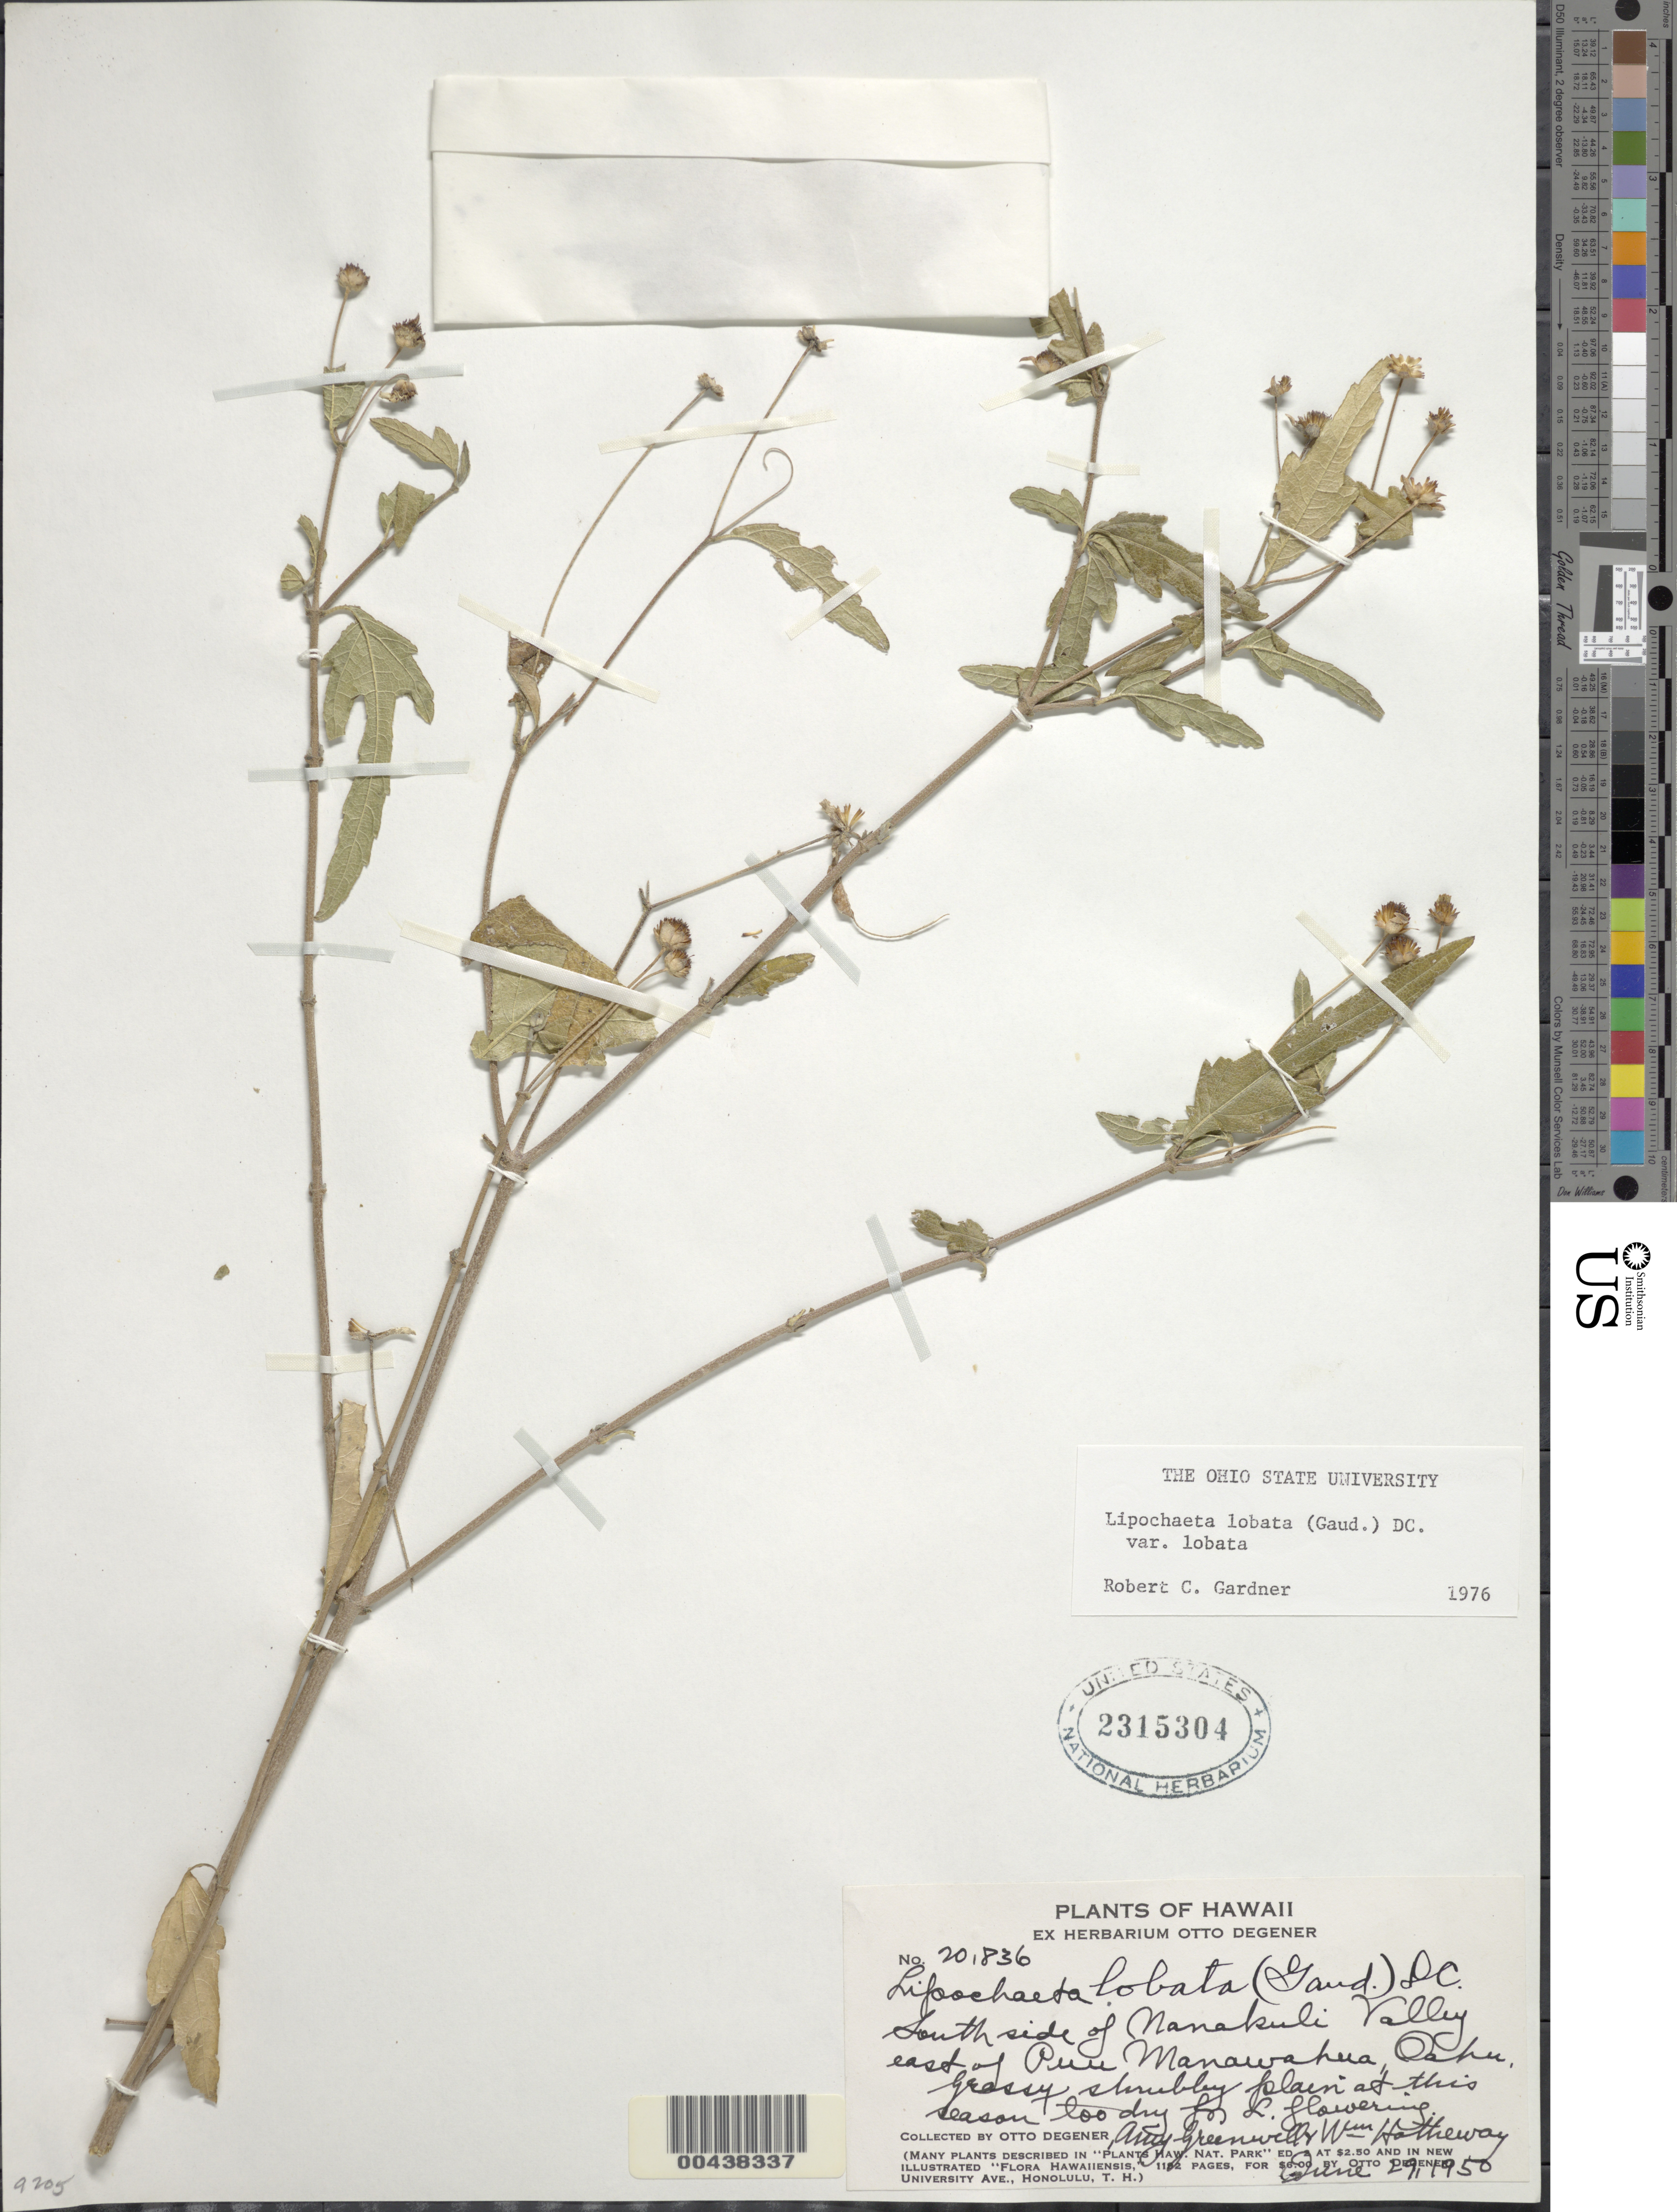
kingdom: Plantae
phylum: Tracheophyta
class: Magnoliopsida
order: Asterales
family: Asteraceae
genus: Lipochaeta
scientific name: Lipochaeta lobata var. lobata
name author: (Gaudich.) DC.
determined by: Gardner, R. C.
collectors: O. Degener, A. B. Greenwell & W. Hatheway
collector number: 20836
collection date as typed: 29 Jun 1950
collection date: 1950-06-29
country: United States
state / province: Hawaii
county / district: Honolulu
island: Oahu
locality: S side of Nanakuli Valley E of Puu Manawahua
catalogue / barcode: US 2315304